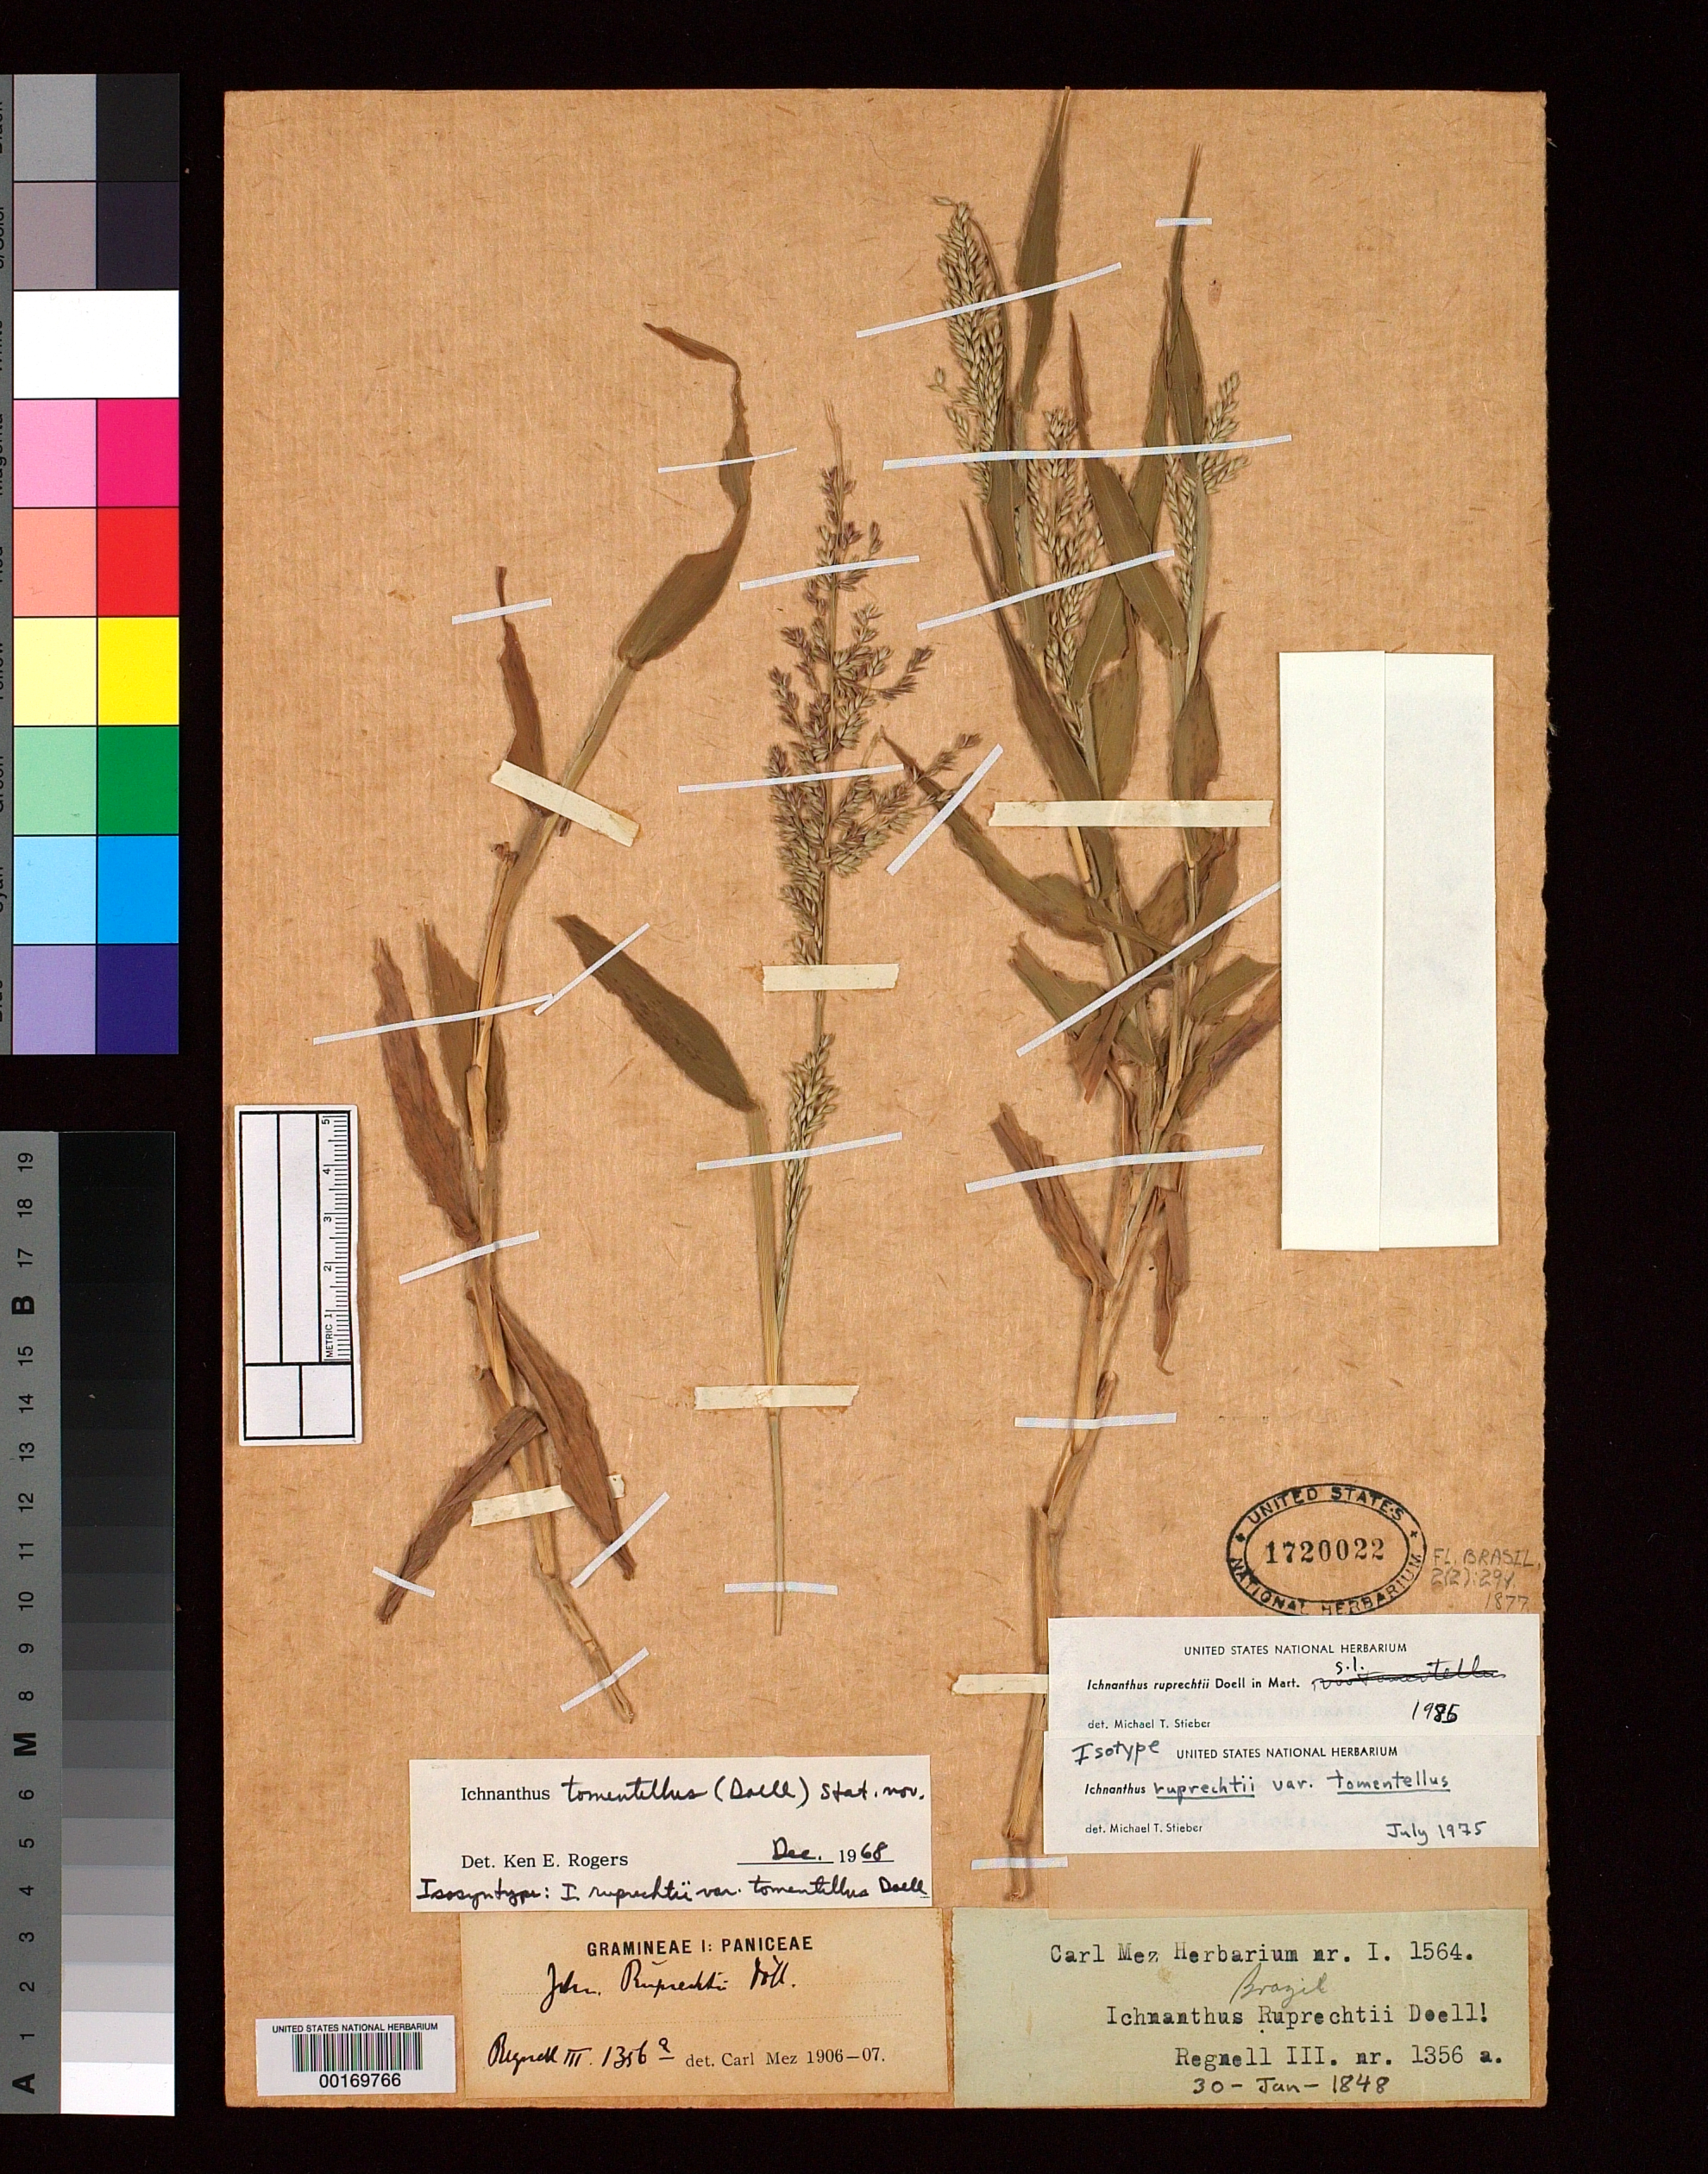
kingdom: Plantae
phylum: Tracheophyta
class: Liliopsida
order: Poales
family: Poaceae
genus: Ichnanthus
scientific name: Ichnanthus ruprechtii var. tomentellus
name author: Döll in Mart.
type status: Isolectotype; Type Collection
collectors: A. F. Regnell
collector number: III 1356a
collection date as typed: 30 Jan 1848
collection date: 1848-01-30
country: Brazil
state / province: Minas Gerais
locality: Caldas.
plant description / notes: Province and specific locality taken from protologue.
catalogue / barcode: US 1720022